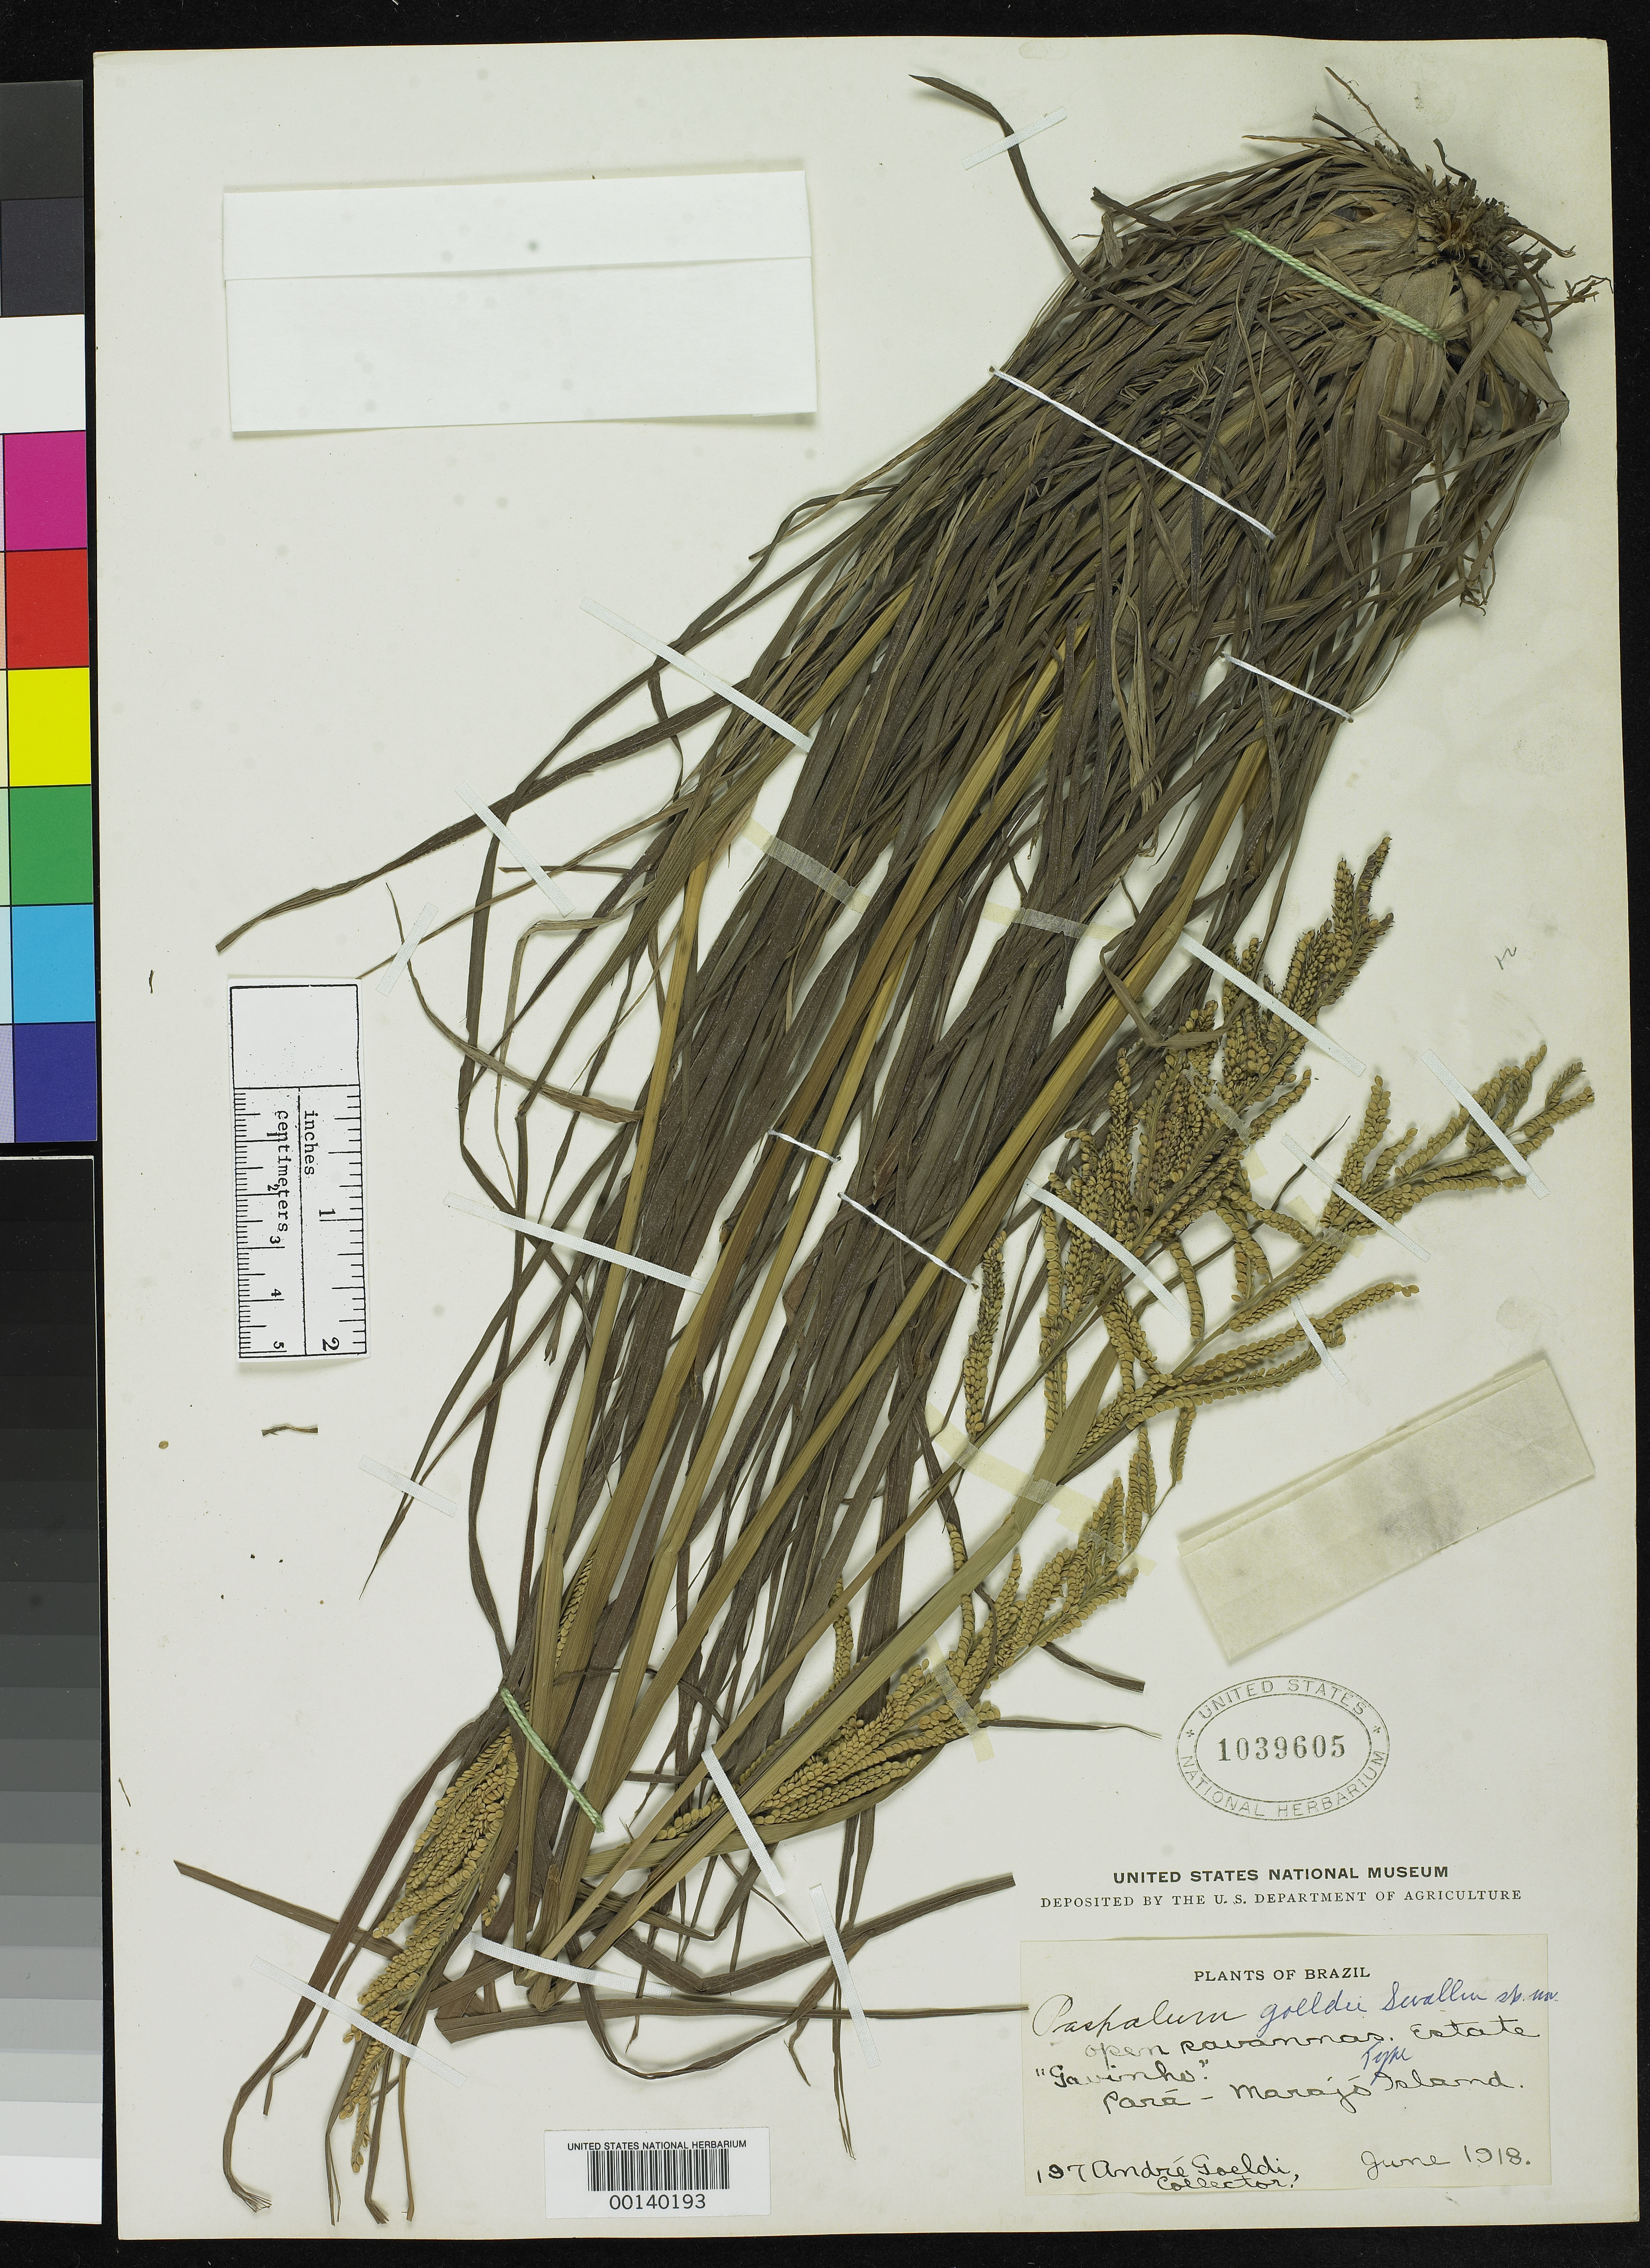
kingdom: Plantae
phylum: Tracheophyta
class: Liliopsida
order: Poales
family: Poaceae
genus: Paspalum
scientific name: Paspalum goeldii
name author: Swallen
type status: Holotype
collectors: E. Goeldi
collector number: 197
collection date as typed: Jun 1918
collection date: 1918-06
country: Brazil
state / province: Pará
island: Morajo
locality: Estate Gavinho.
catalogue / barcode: US 1039605